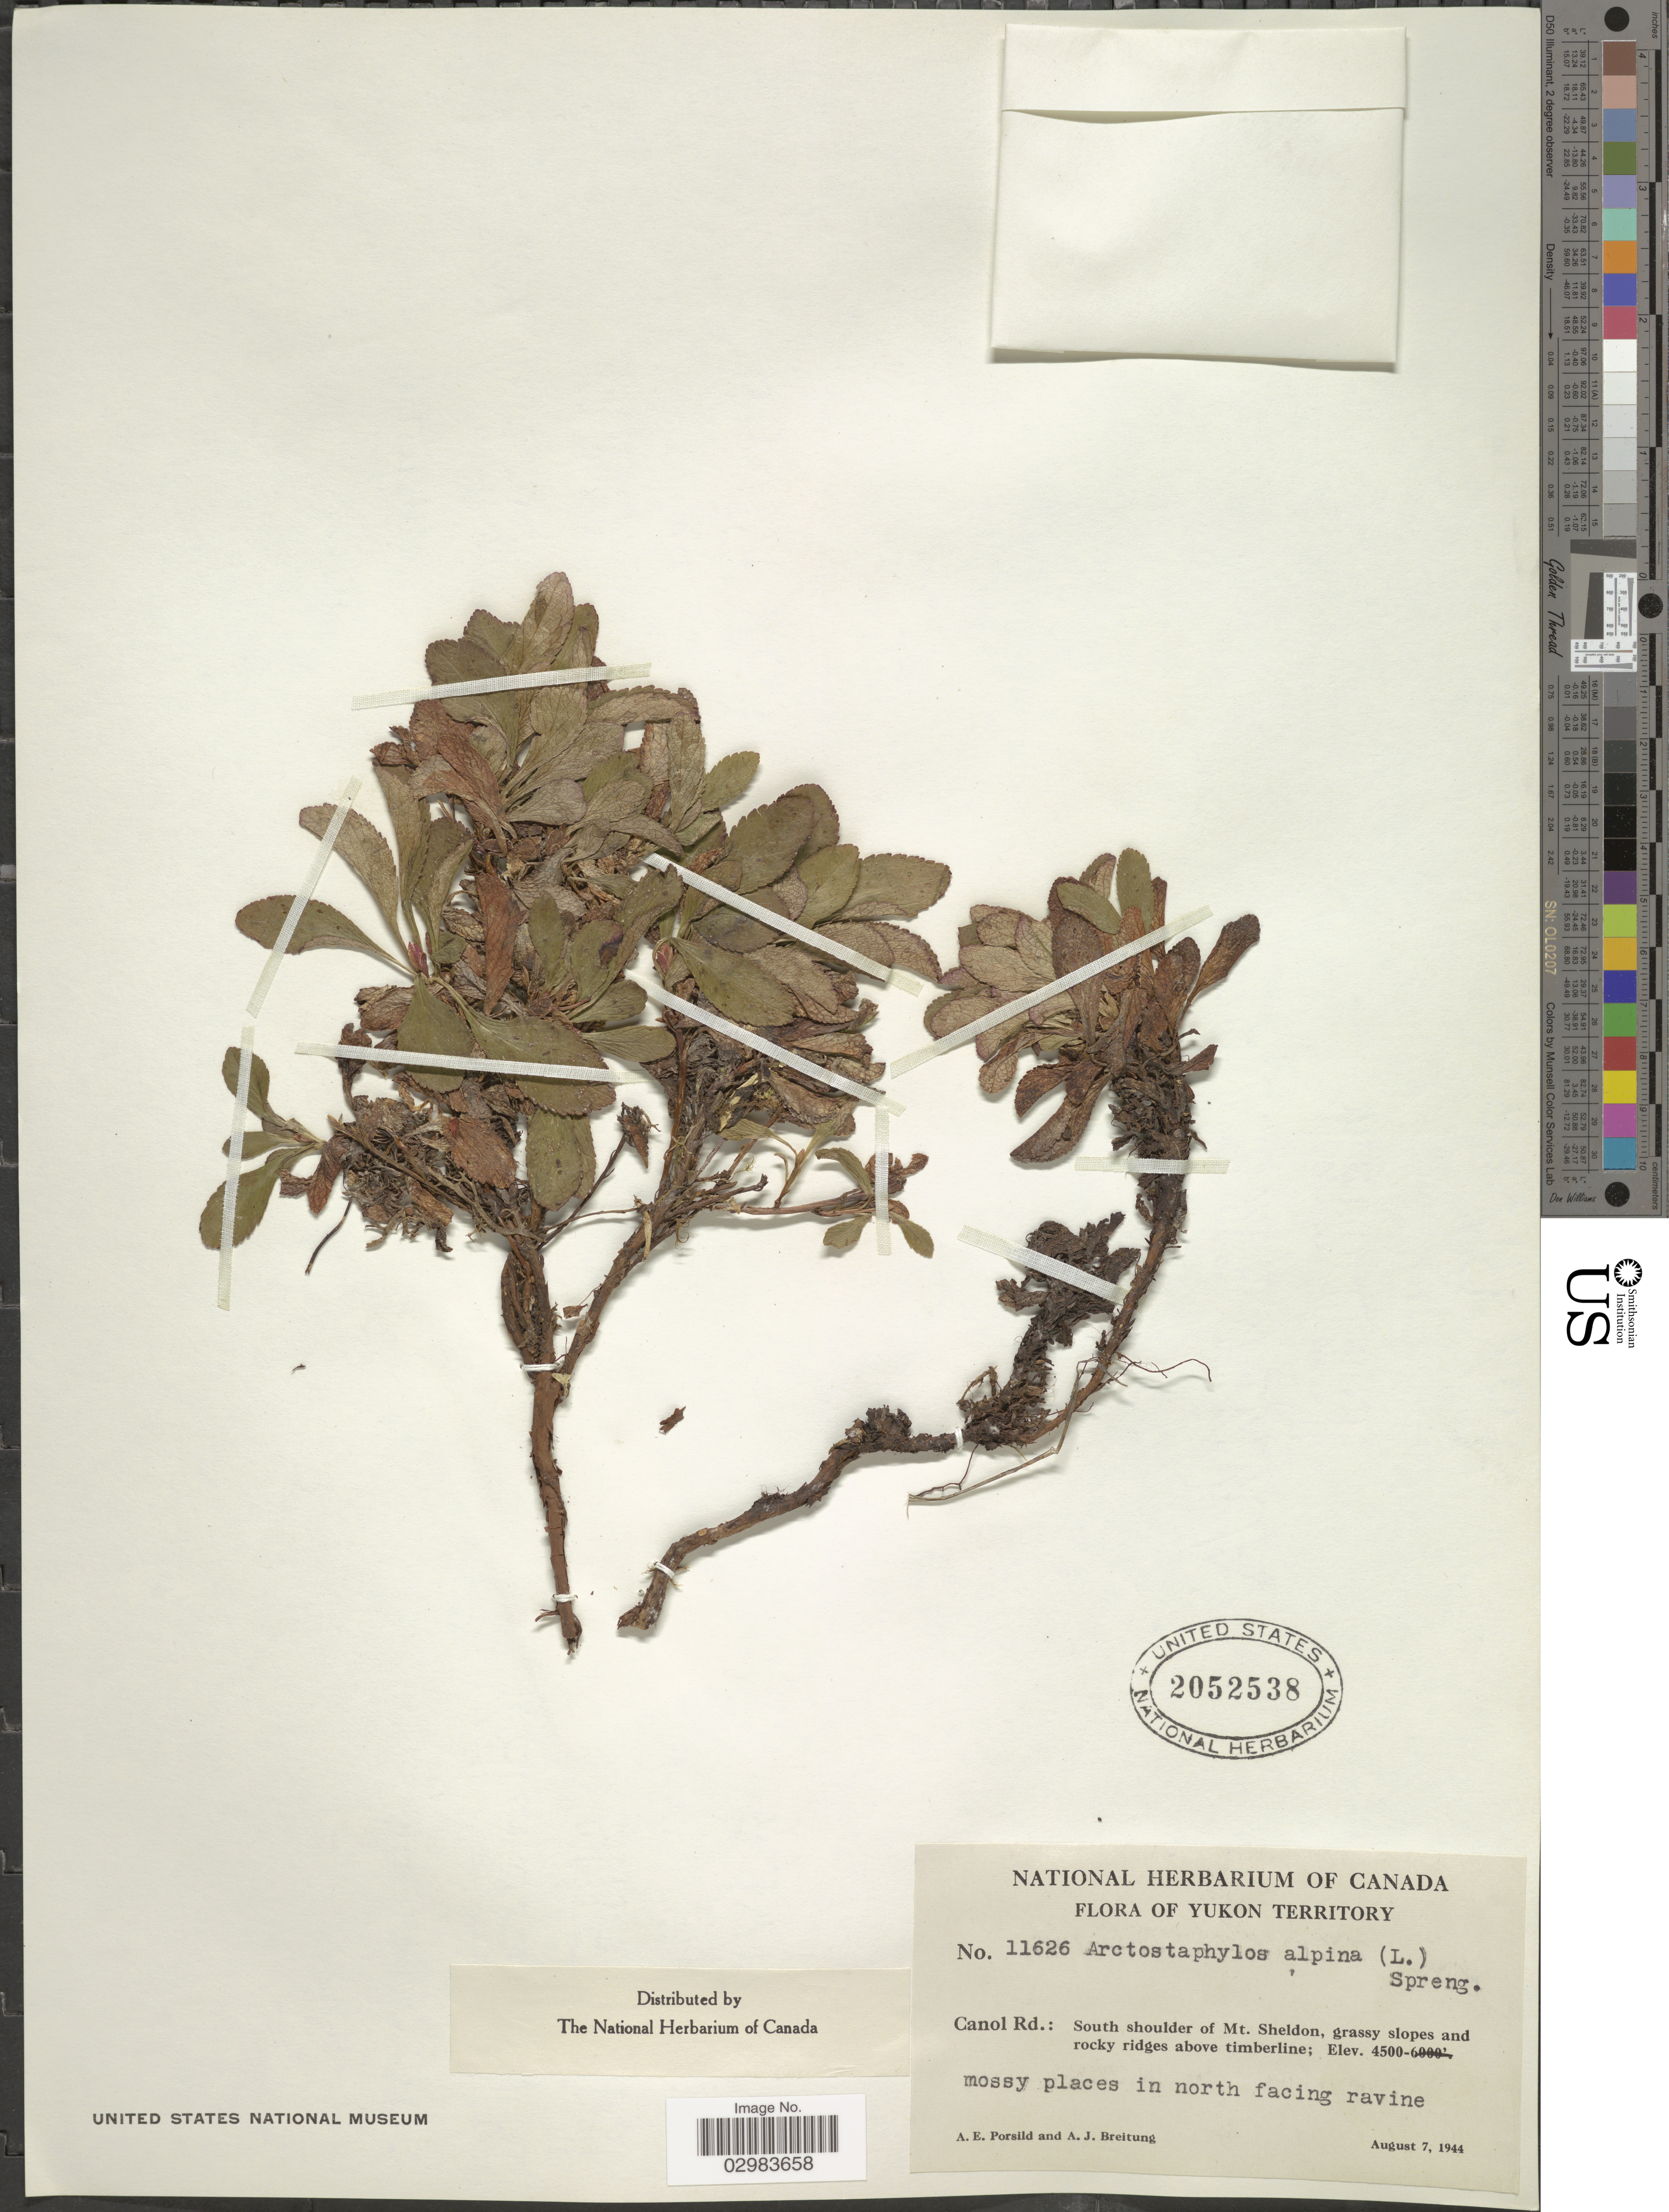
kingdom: Plantae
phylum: Tracheophyta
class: Magnoliopsida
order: Ericales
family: Ericaceae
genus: Arctostaphylos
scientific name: Arctostaphylos alpina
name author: (L.) Spreng.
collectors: A. E. Porsild & A. Breitung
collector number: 11626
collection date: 1944-08-07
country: Canada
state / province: Yukon Territory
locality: Canol Rd.: South shoulder of Mt. Sheldon, grassy slopes and rocky ridges above timberline.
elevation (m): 1372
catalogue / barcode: US 2052538